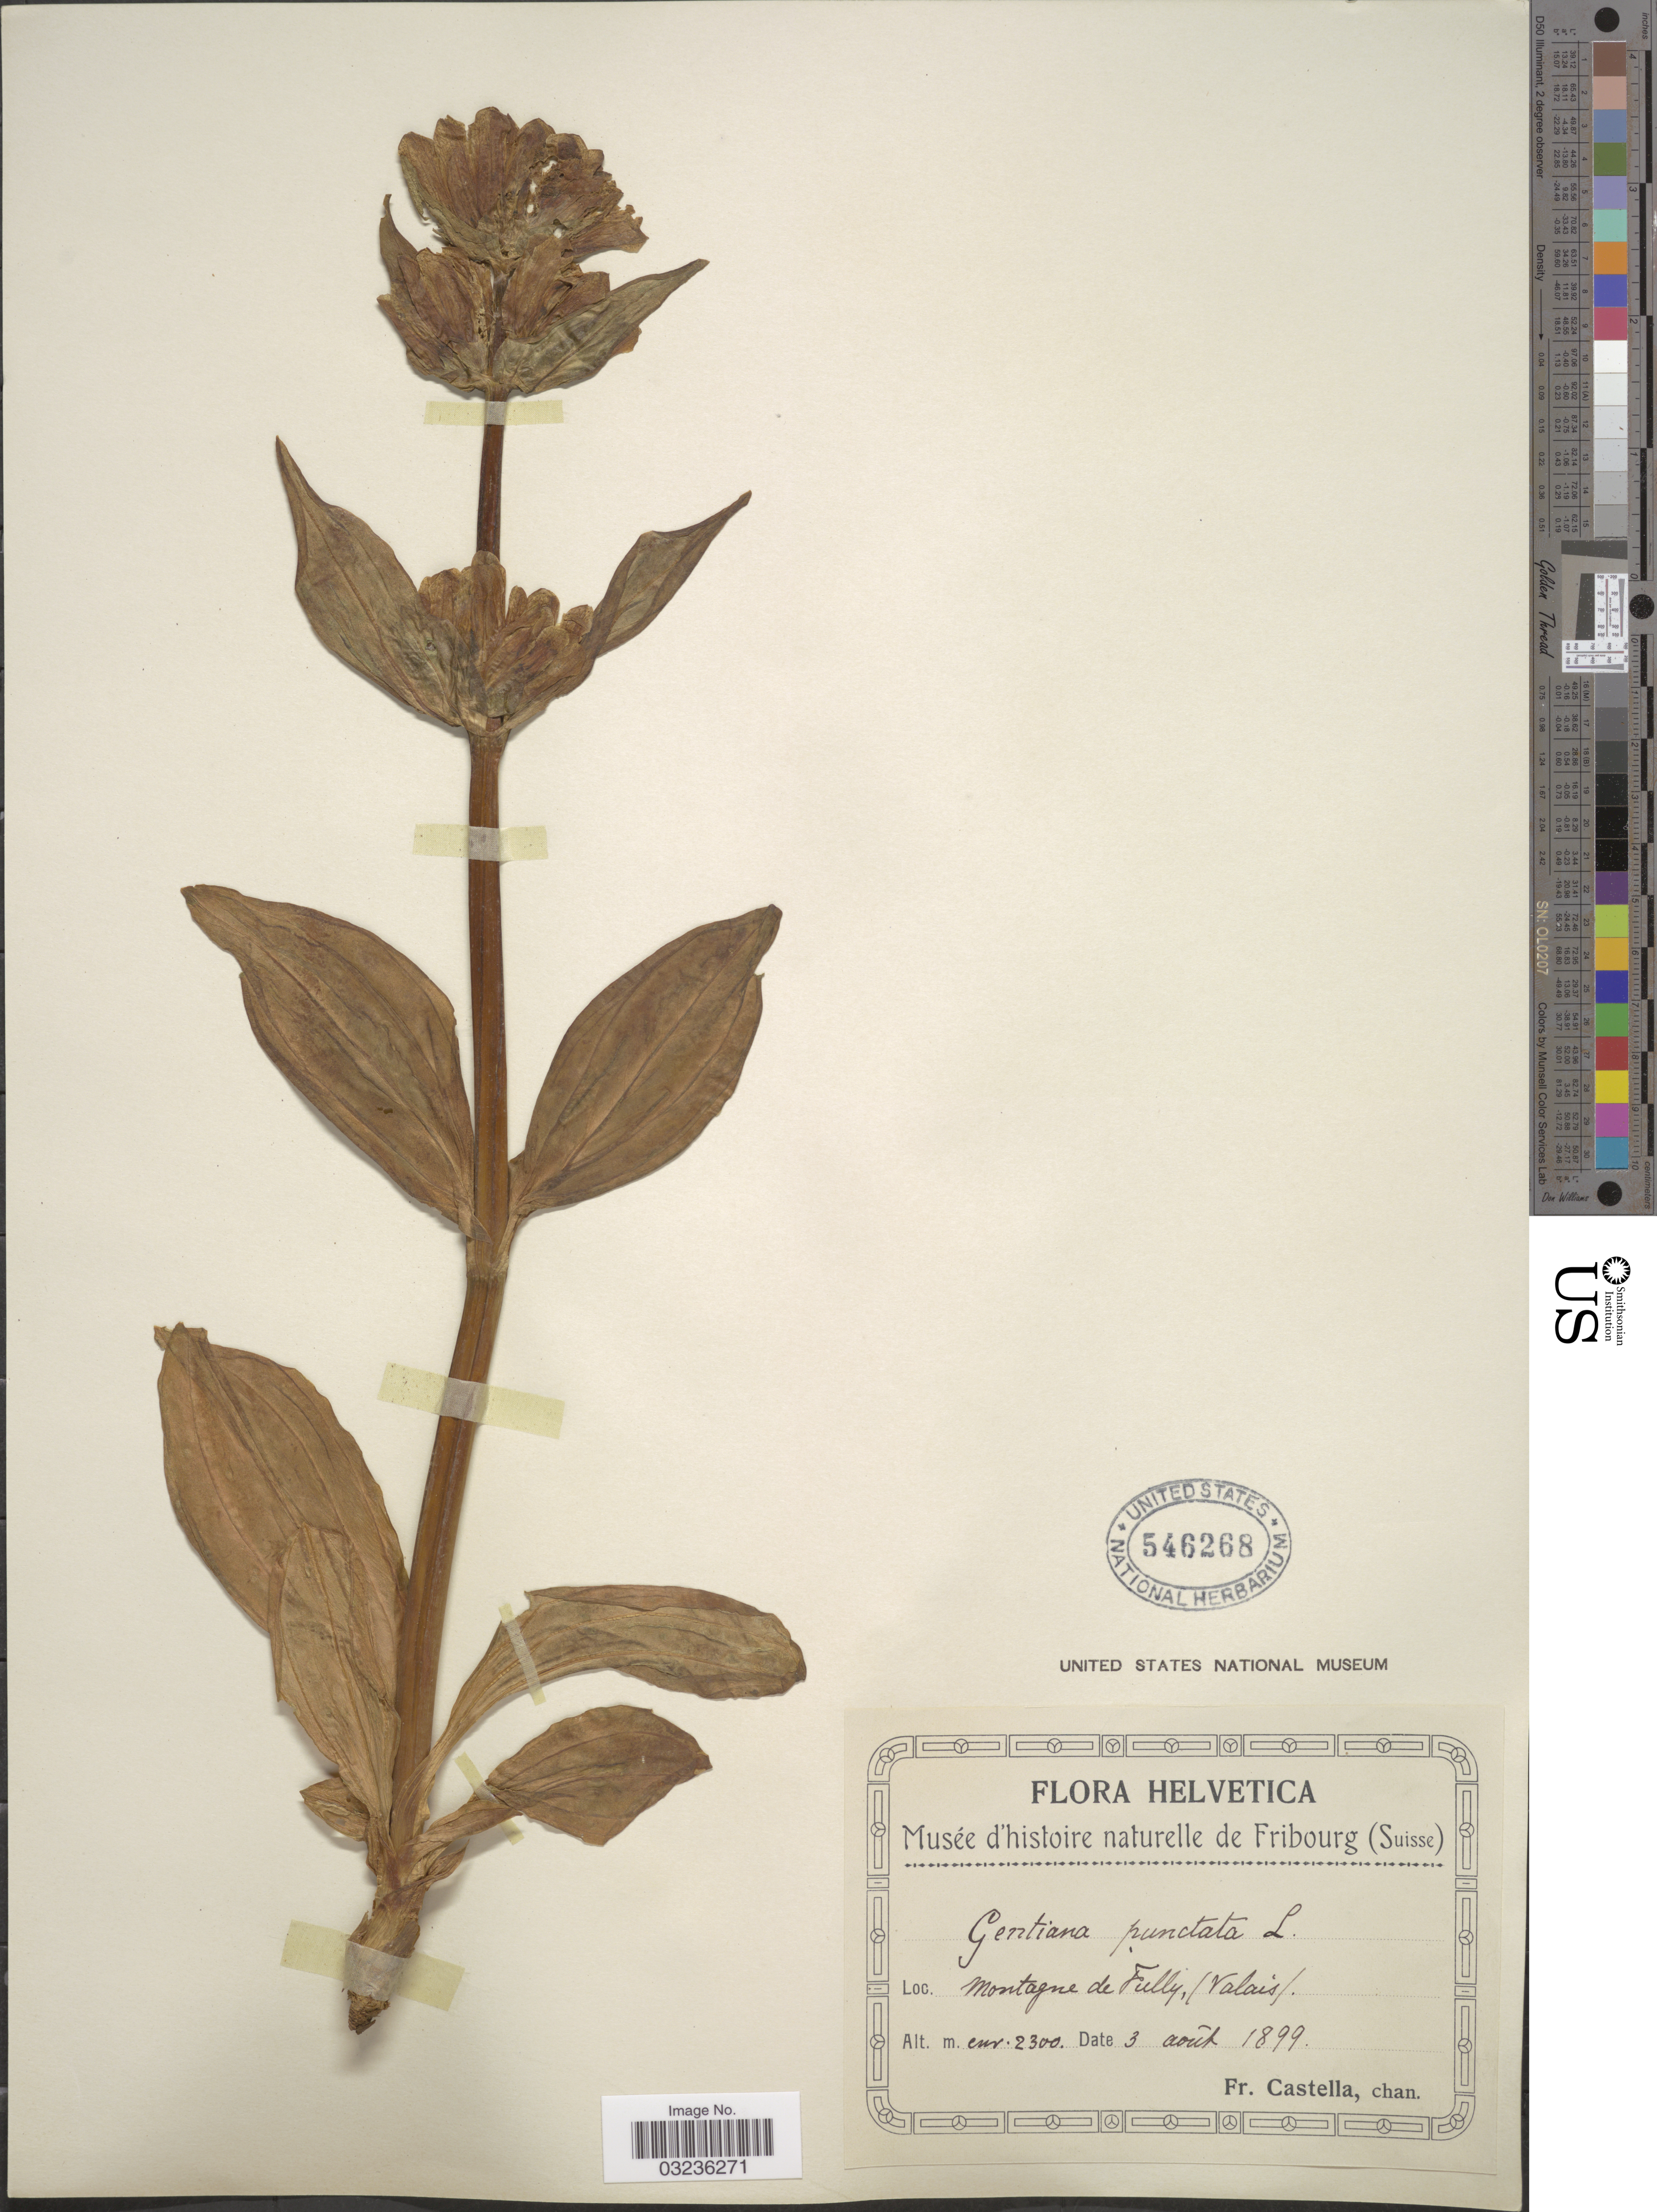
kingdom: Plantae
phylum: Tracheophyta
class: Magnoliopsida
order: Gentianales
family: Gentianaceae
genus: Gentiana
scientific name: Gentiana punctata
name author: L.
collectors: Fr. Castella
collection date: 1899-08-03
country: Switzerland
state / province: Valais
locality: Helvetica, Montagne de Fully (Valais).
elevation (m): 2300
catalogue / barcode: US 546268